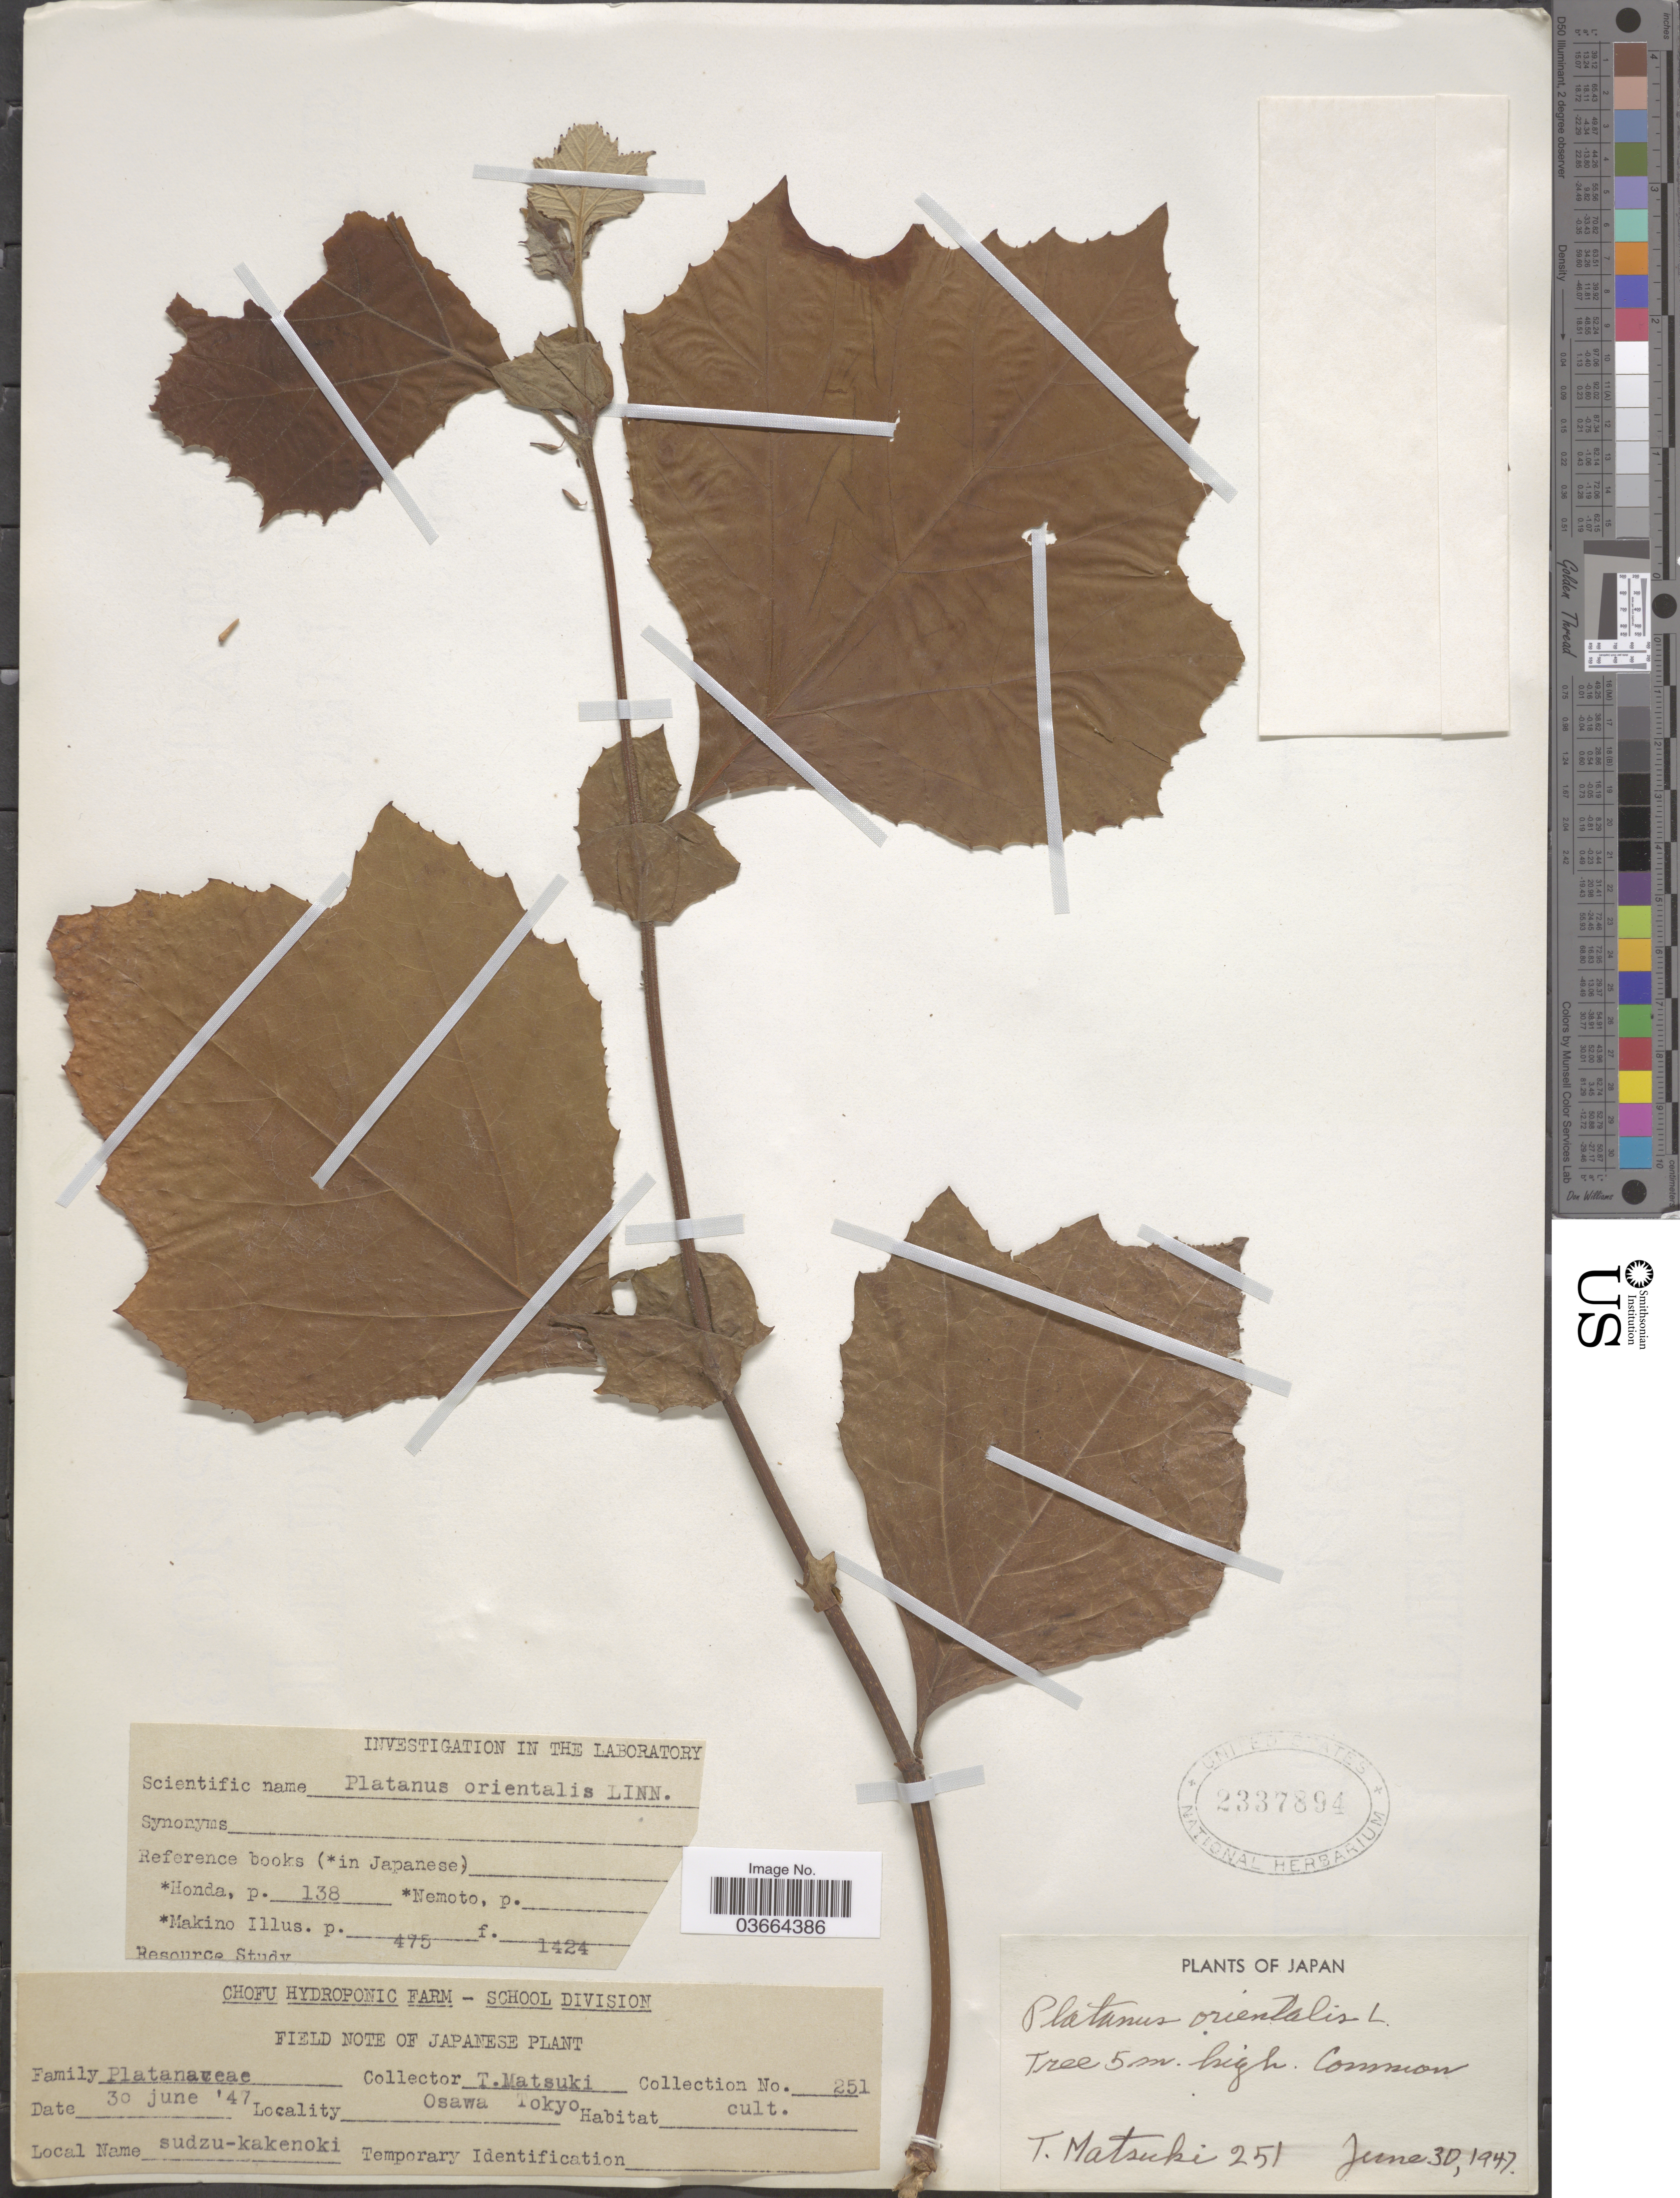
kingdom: Plantae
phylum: Tracheophyta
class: Magnoliopsida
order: Proteales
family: Platanaceae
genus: Platanus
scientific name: Platanus orientalis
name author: L.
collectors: T. Matsuki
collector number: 251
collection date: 1947-06-30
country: Japan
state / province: Tokyo, Federal City of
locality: Osawa Tokyo.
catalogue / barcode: US 2337894